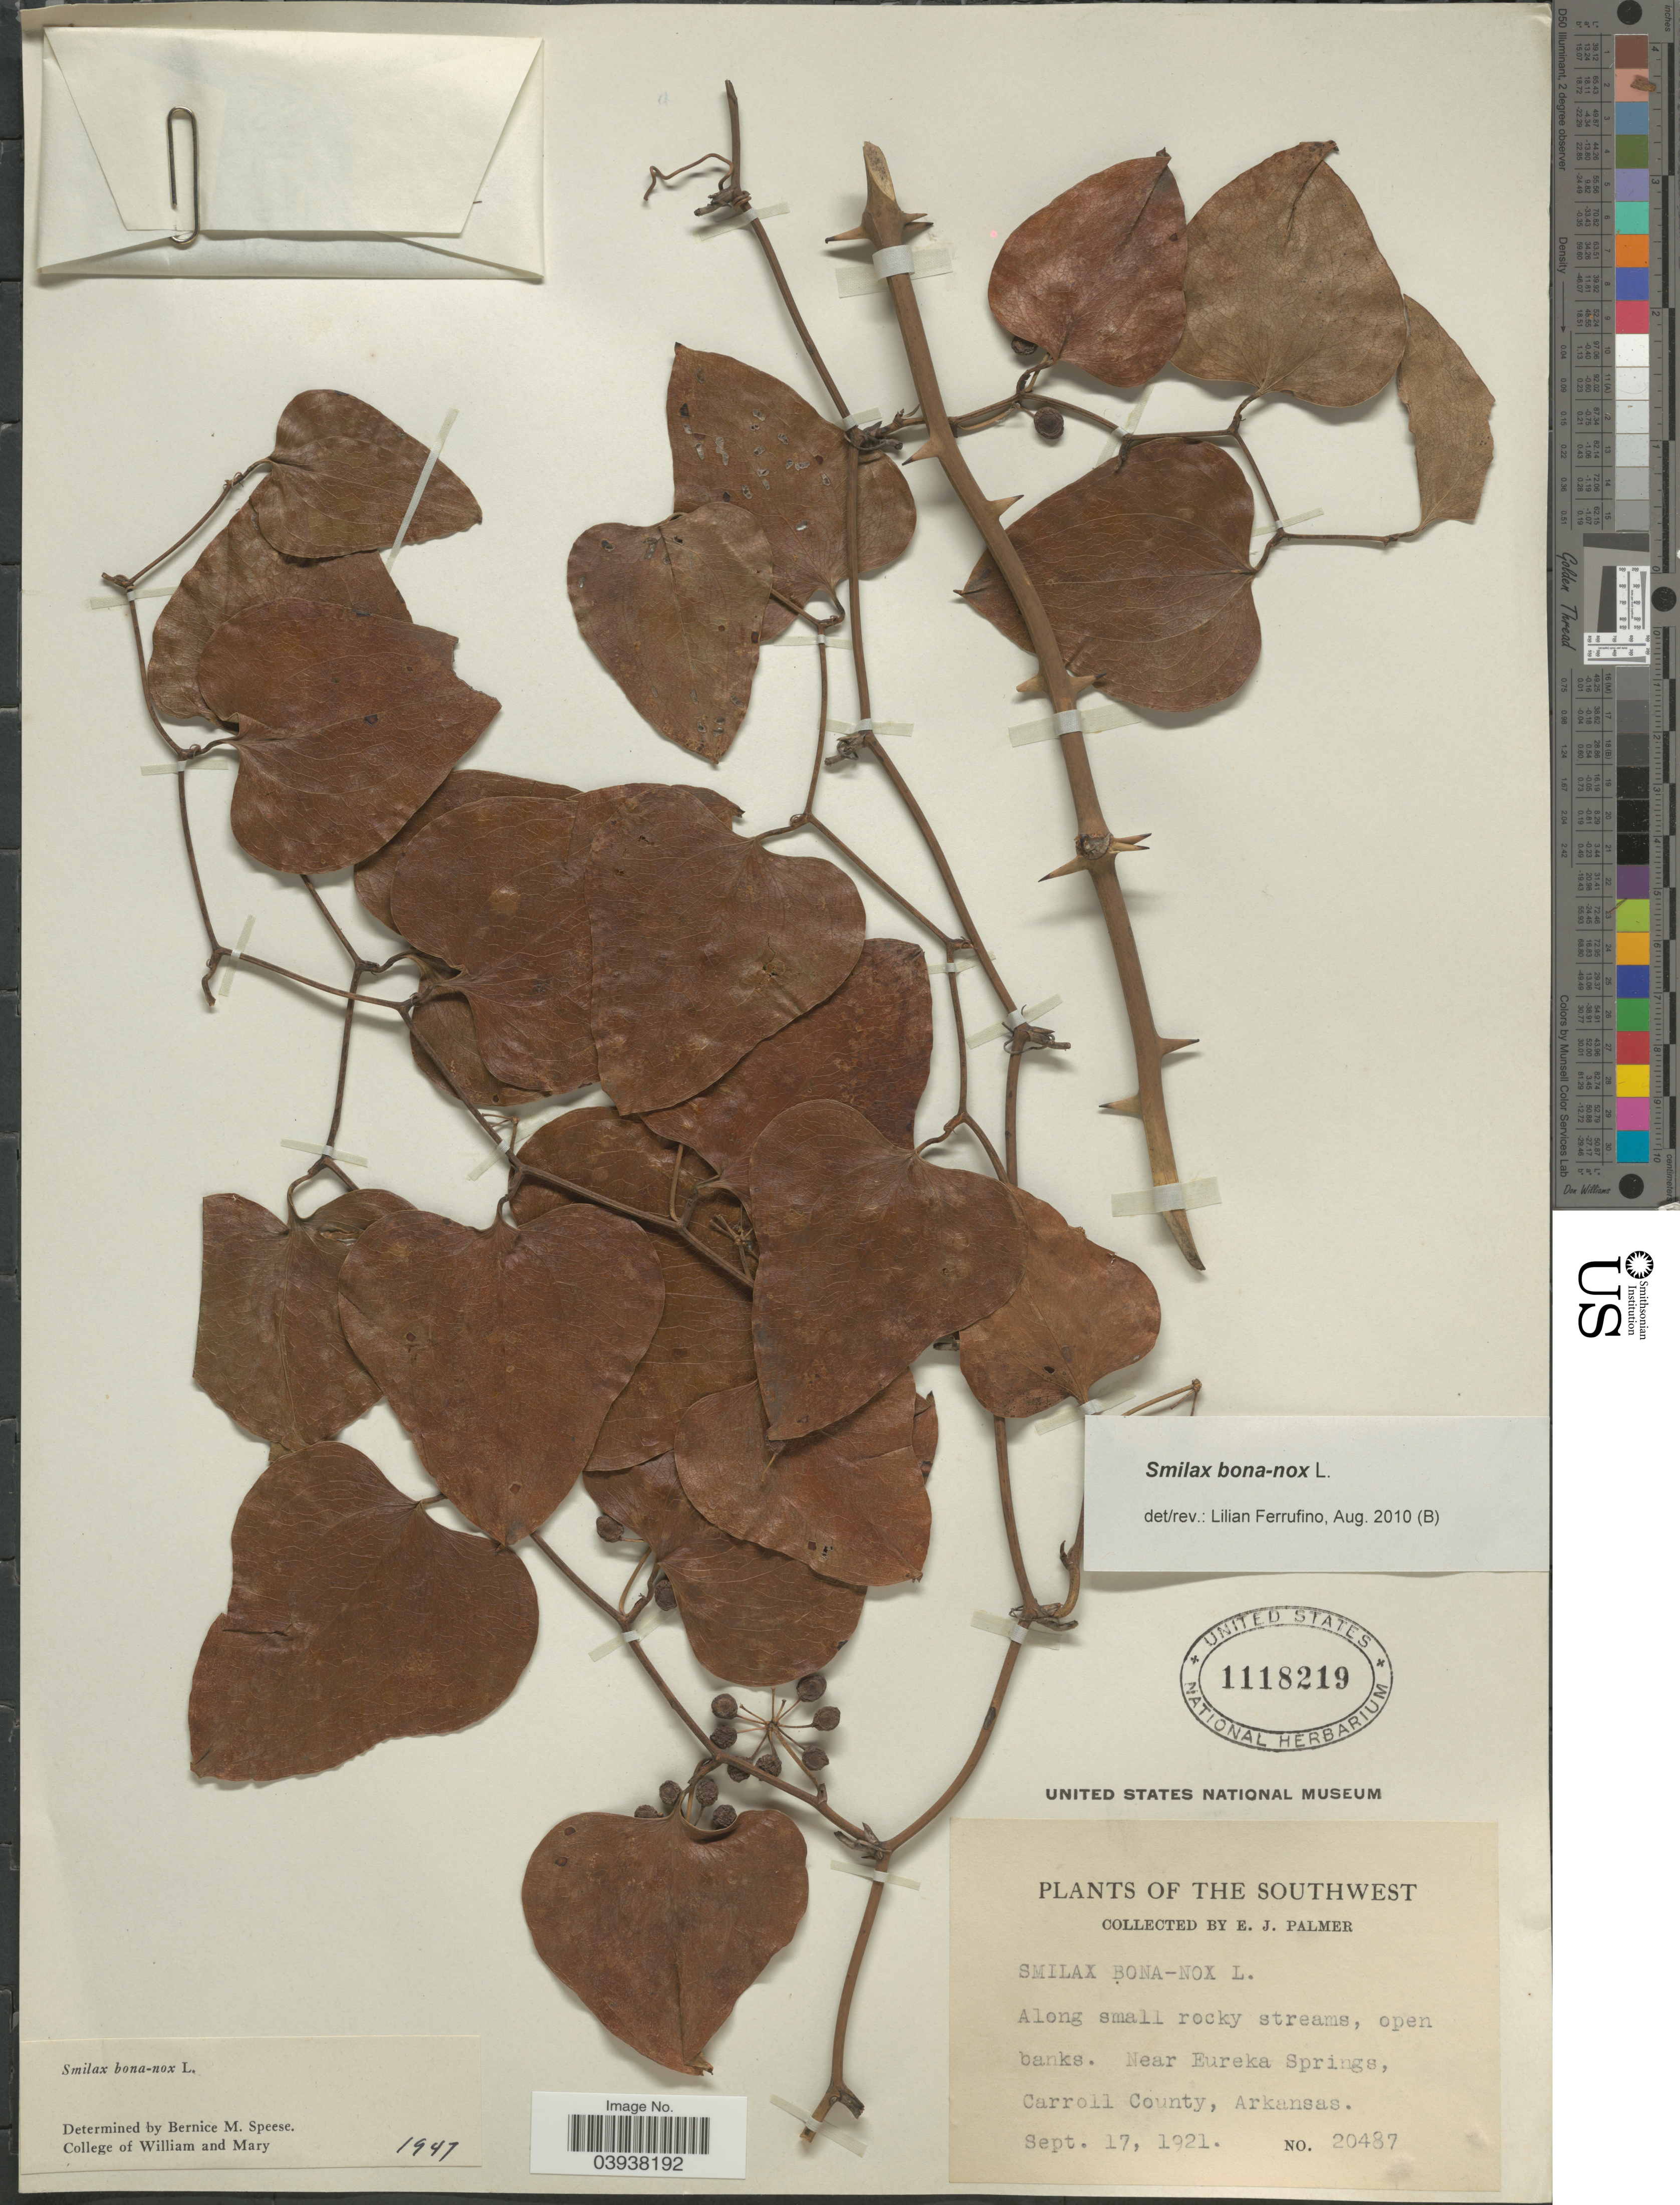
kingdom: Plantae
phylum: Tracheophyta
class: Liliopsida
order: Liliales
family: Smilacaceae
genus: Smilax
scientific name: Smilax bona-nox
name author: L.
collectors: E. J. Palmer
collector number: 20487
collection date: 1921-09-17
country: United States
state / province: Arkansas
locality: Southwest. Along small rocky streams, open banks. Near Eureka Springs, Carroll County.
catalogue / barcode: US 1118219